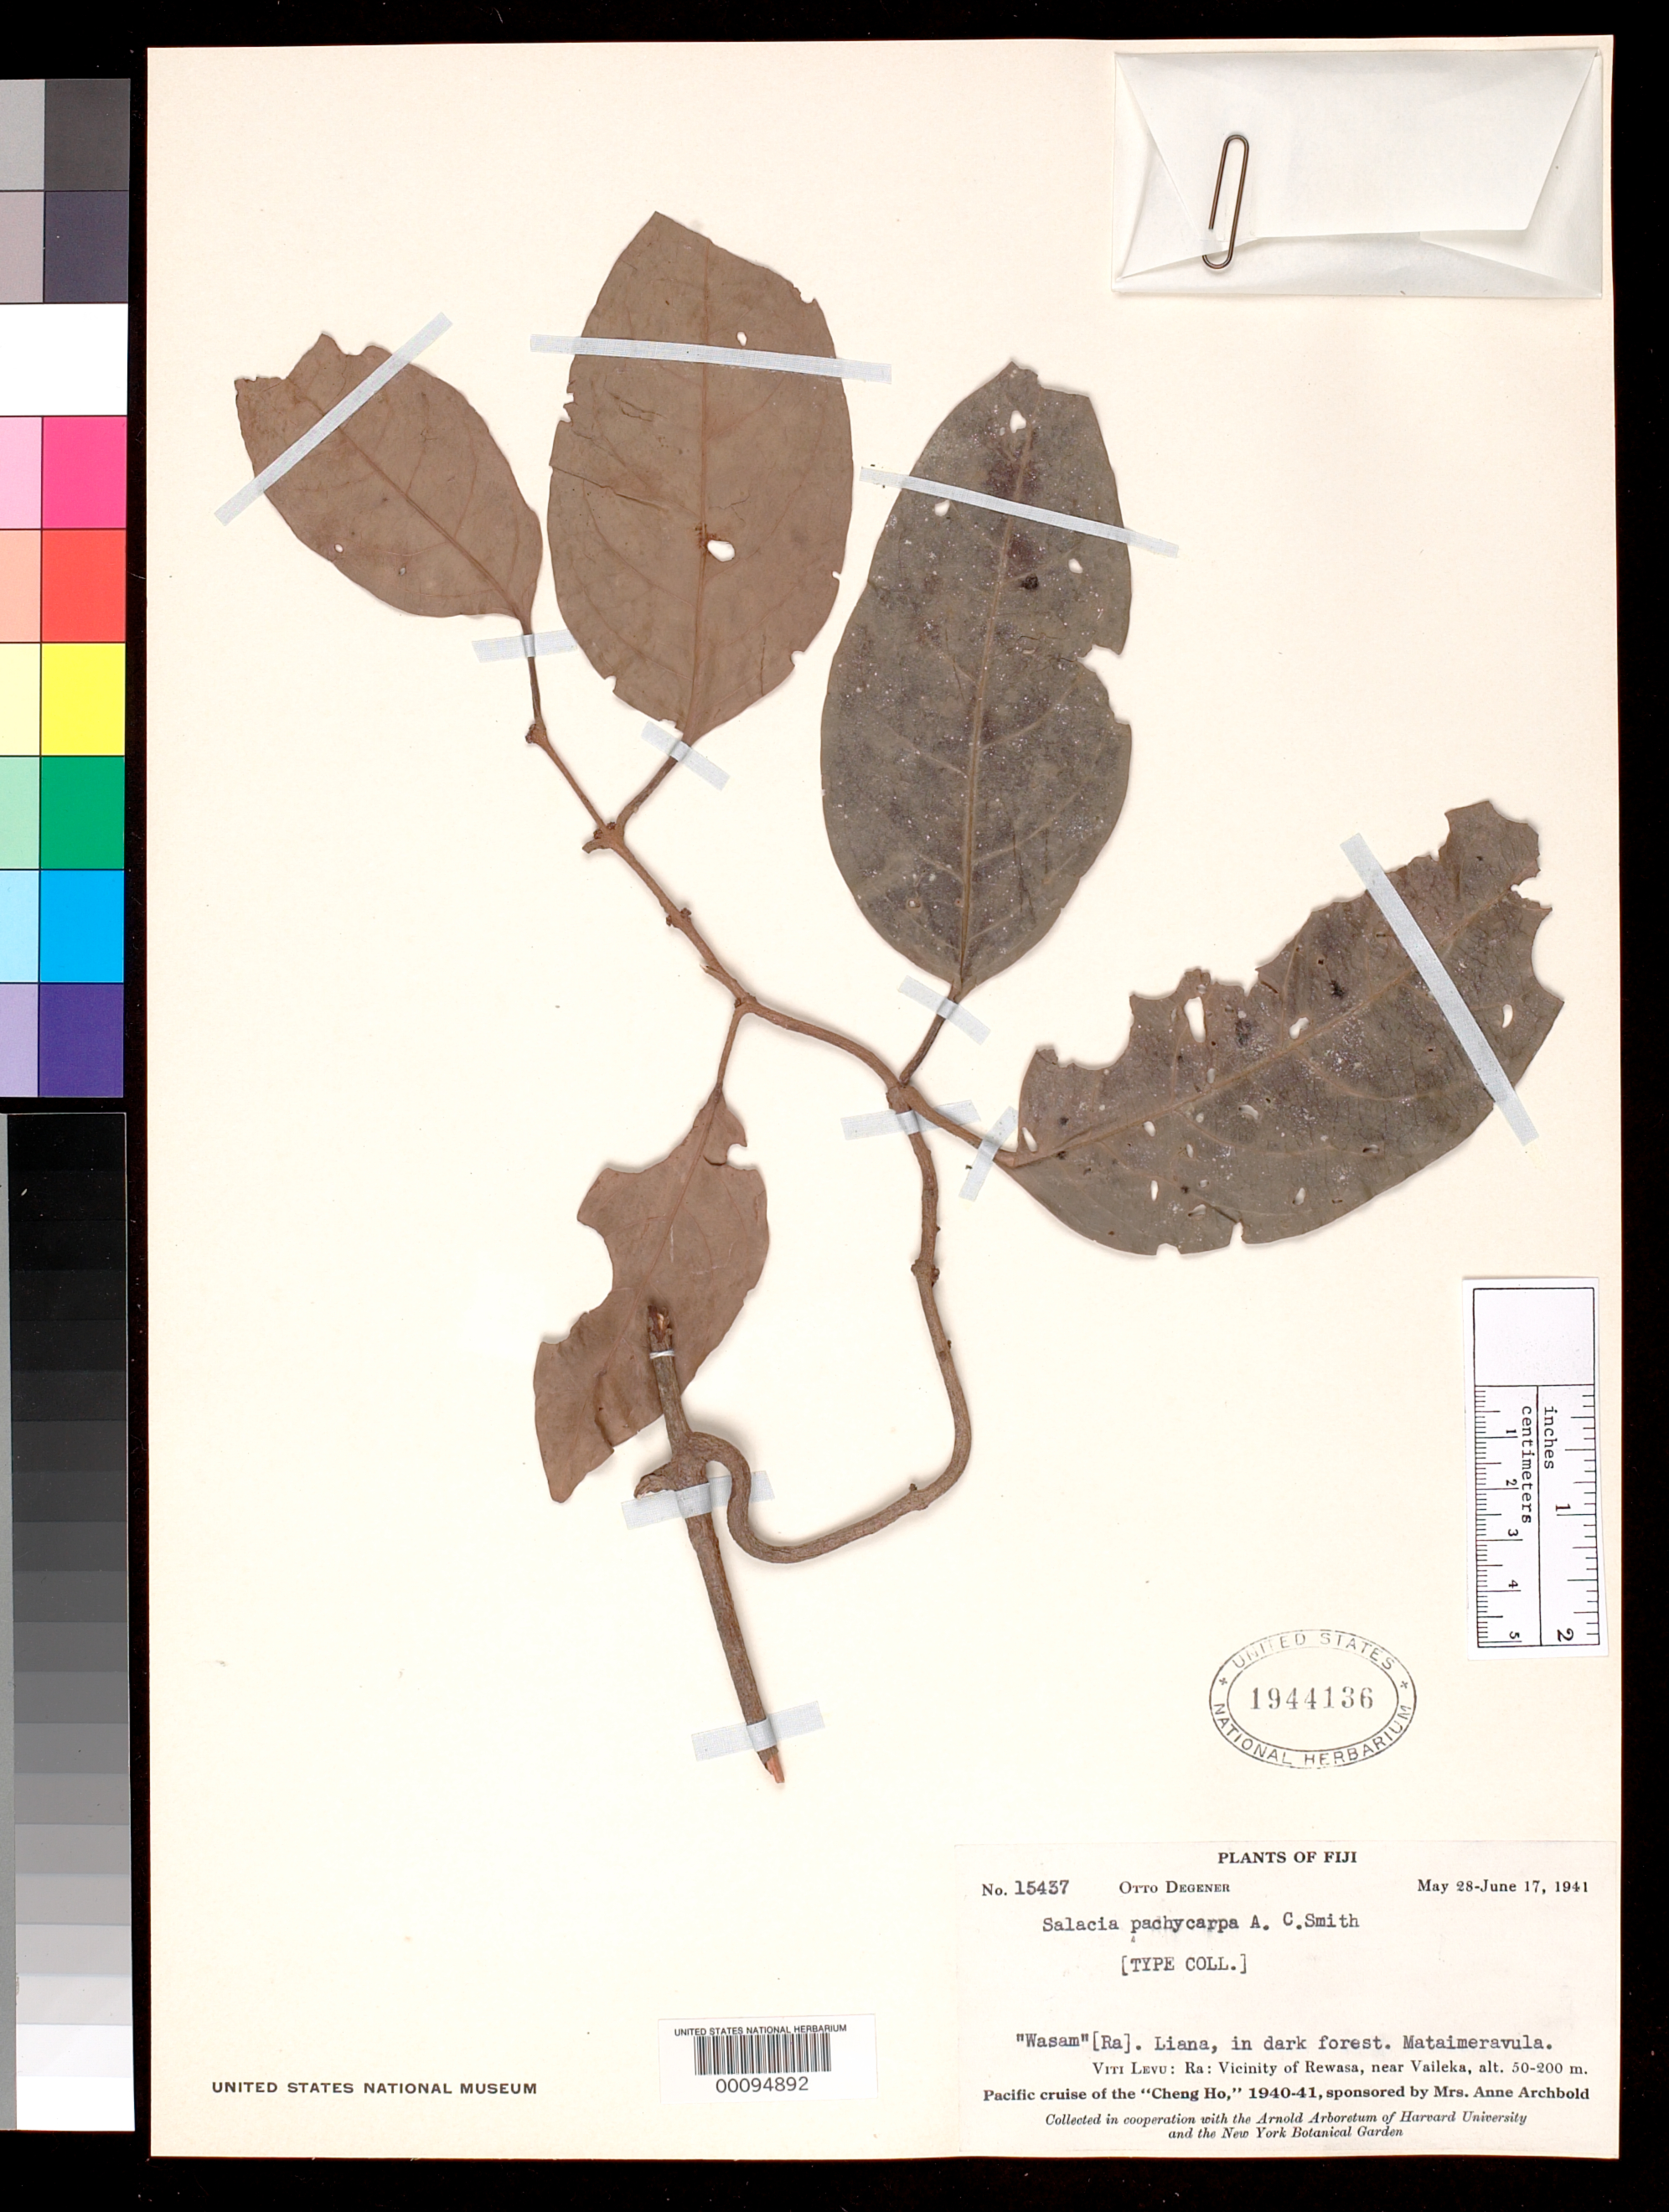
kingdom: Plantae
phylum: Tracheophyta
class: Magnoliopsida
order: Celastrales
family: Celastraceae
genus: Salacia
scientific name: Salacia pachycarpa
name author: A.C. Sm.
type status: Isotype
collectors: O. Degener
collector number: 15437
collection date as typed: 28 May 1941 to 17 Jun 1941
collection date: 1941-05-28/1941-06-17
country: Fiji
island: Viti Levu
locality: Ra, vicinity of Rewasa, near Vaileka. [Viti Levu Group]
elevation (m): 50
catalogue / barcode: US 1944136